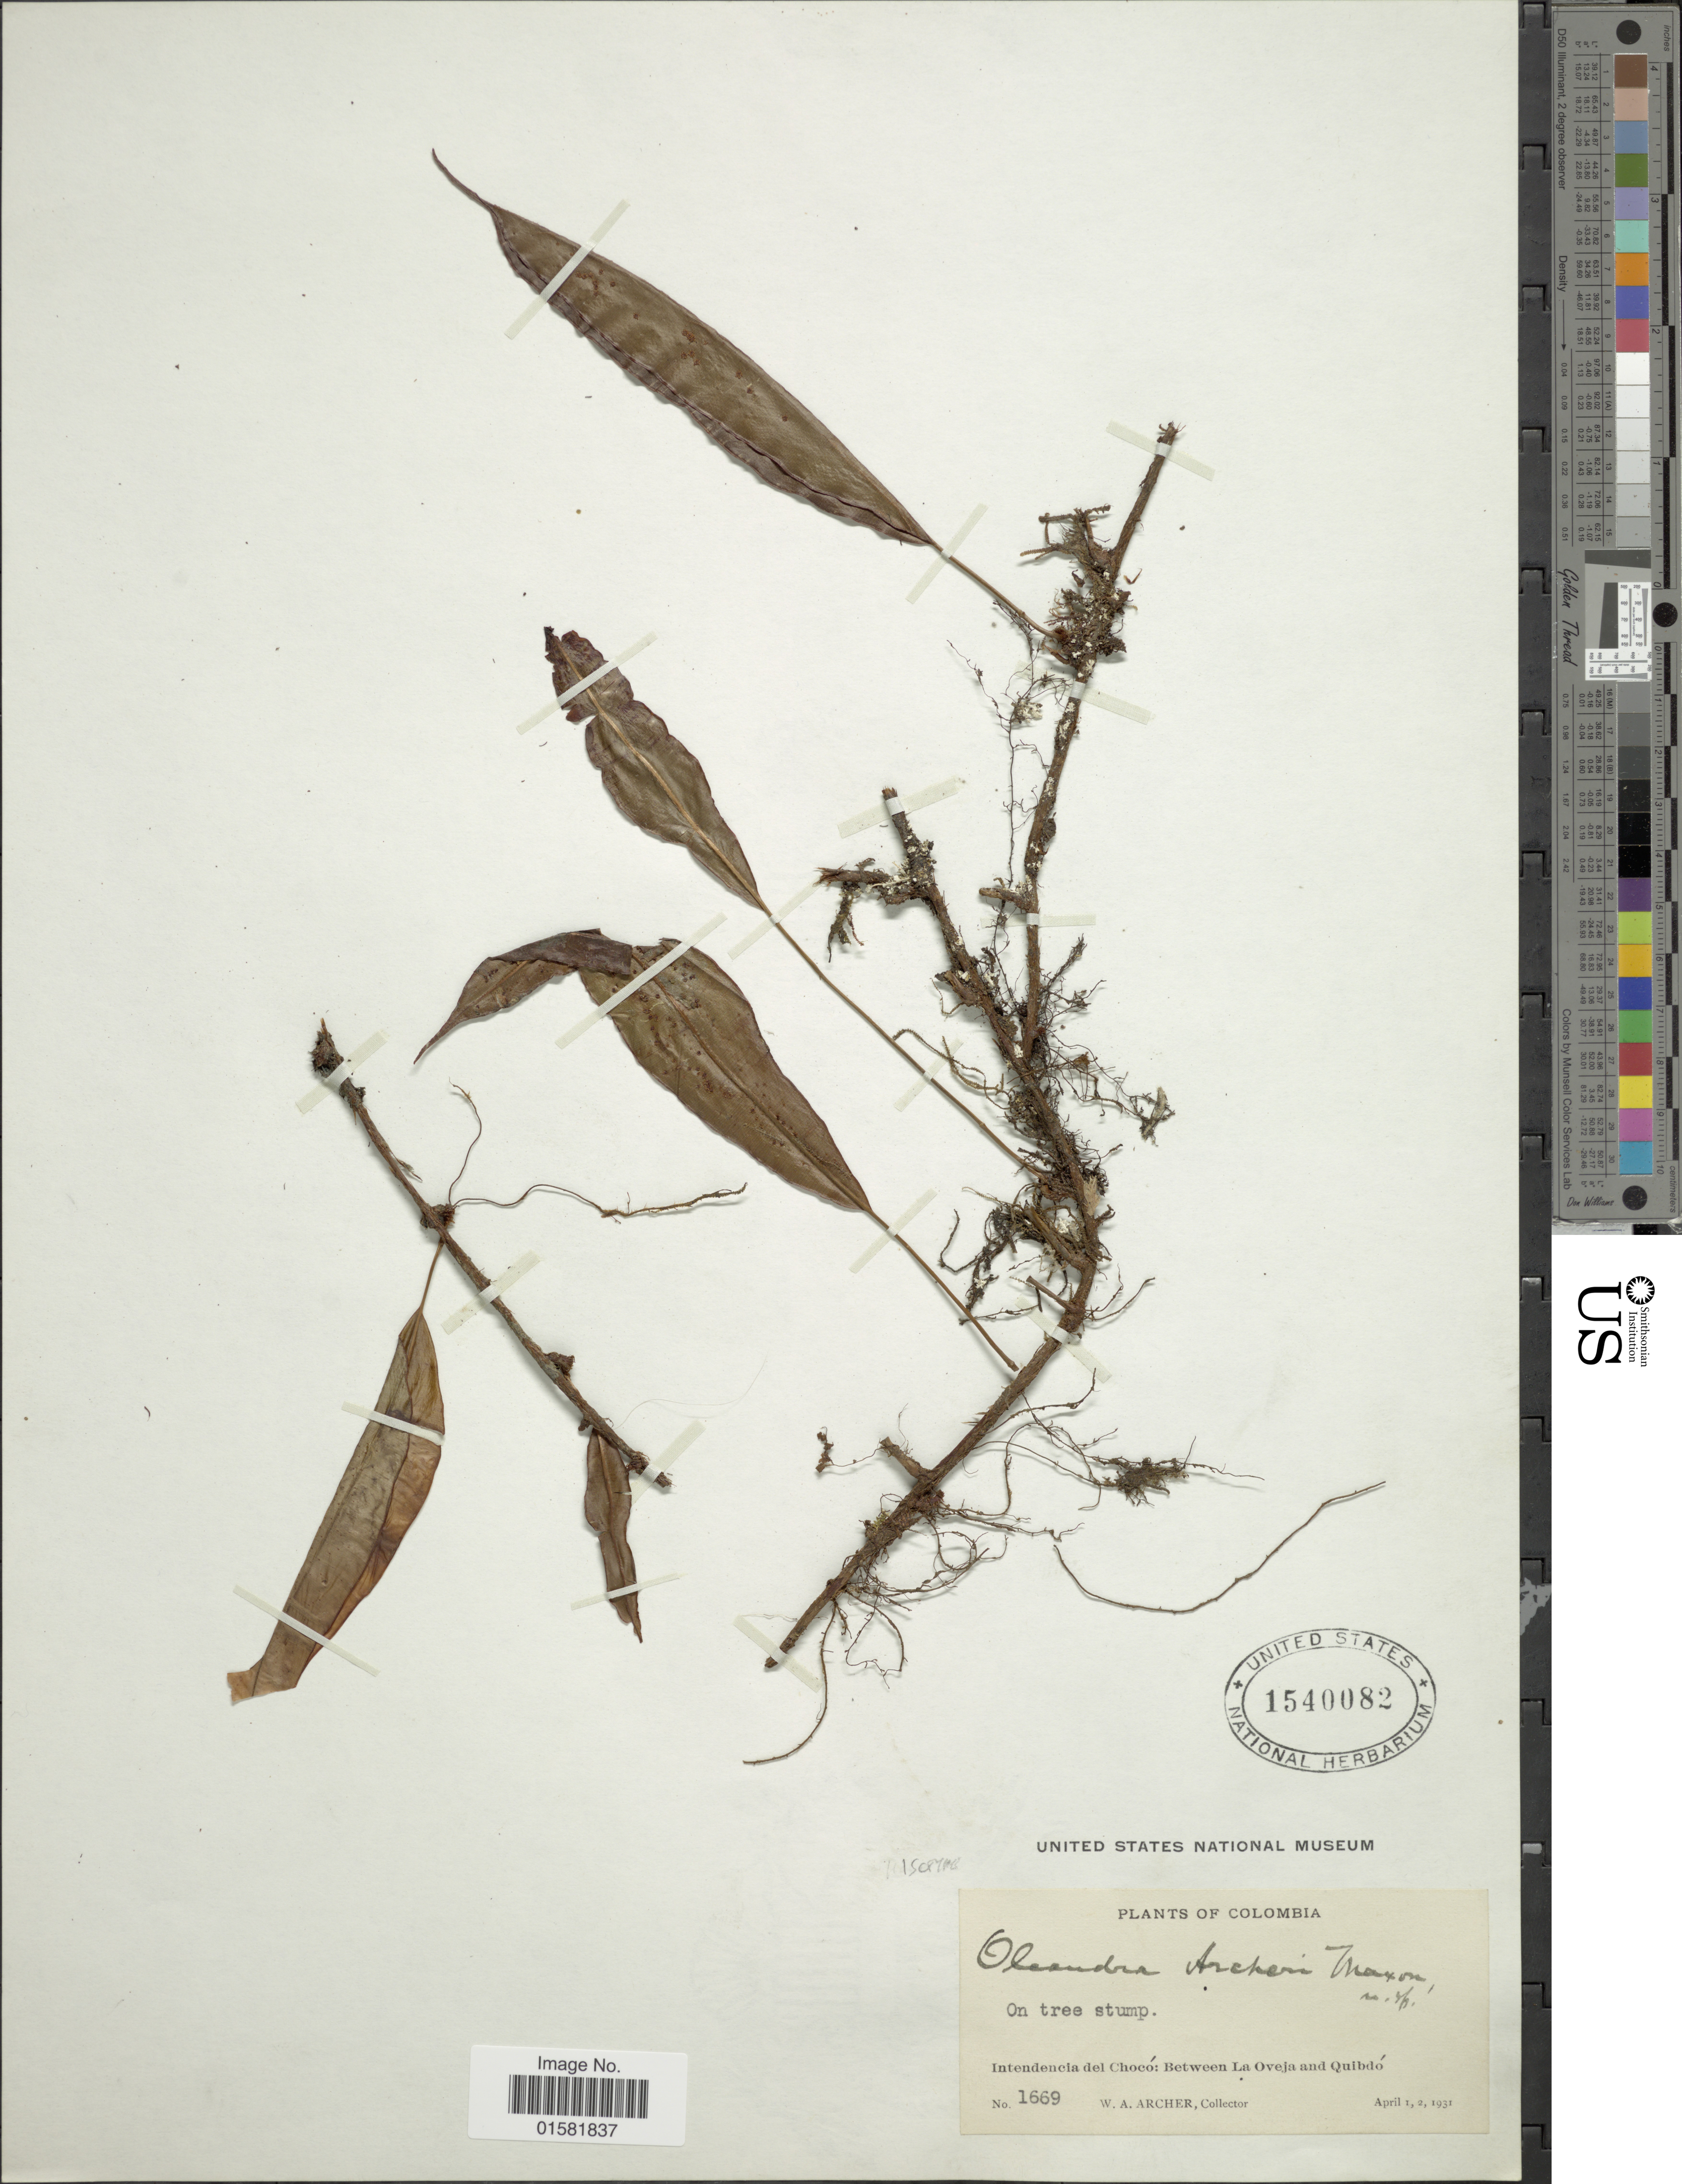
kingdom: Plantae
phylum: Tracheophyta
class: Polypodiopsida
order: Polypodiales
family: Oleandraceae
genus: Oleandra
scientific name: Oleandra archeri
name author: Maxon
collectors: W. A. Archer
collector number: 1669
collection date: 1931-04-01/1931-04-02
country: Colombia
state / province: Chocó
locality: Colombia, Intendencia del Chocó: between La Oveja and Quibdó.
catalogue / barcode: US 1540082